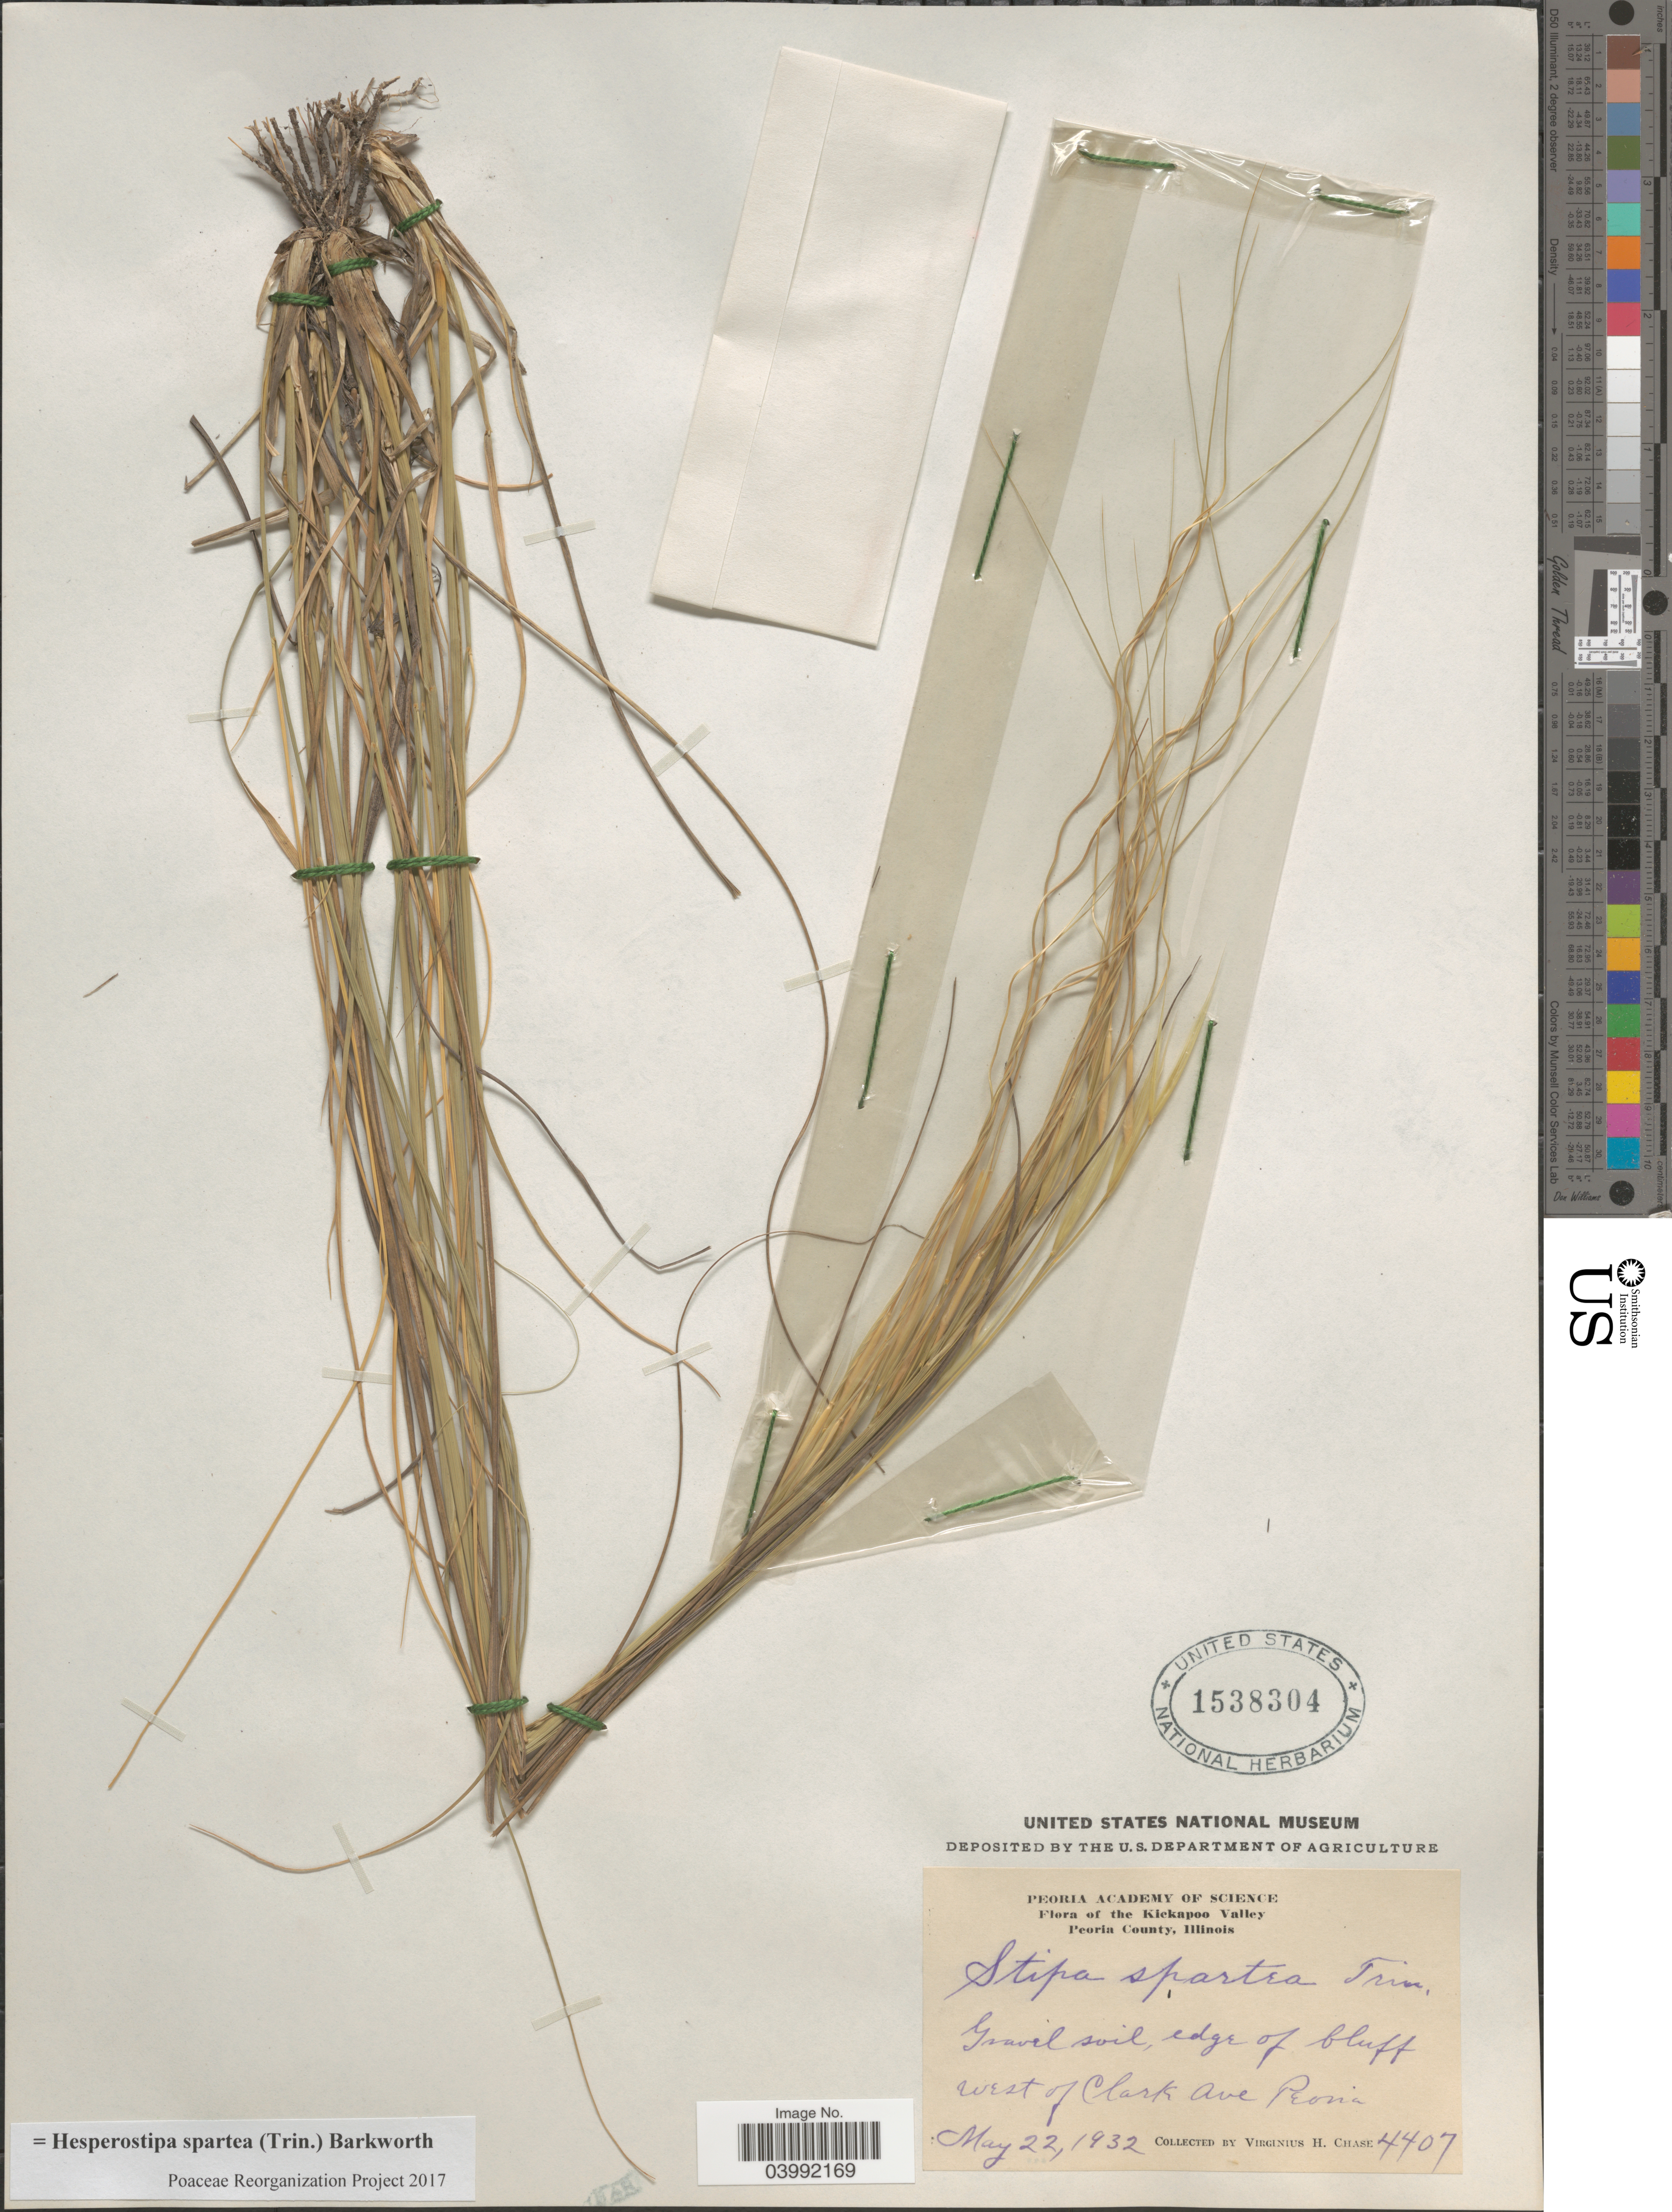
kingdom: Plantae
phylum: Tracheophyta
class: Liliopsida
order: Poales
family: Poaceae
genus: Hesperostipa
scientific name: Hesperostipa spartea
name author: (Trin.) Barkworth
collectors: V. H. Chase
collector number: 4407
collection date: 1932-05-22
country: United States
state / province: Illinois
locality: The Kickapoo Valley. Peoria County. West of Clark Ave Peoria.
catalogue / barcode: US 1538304